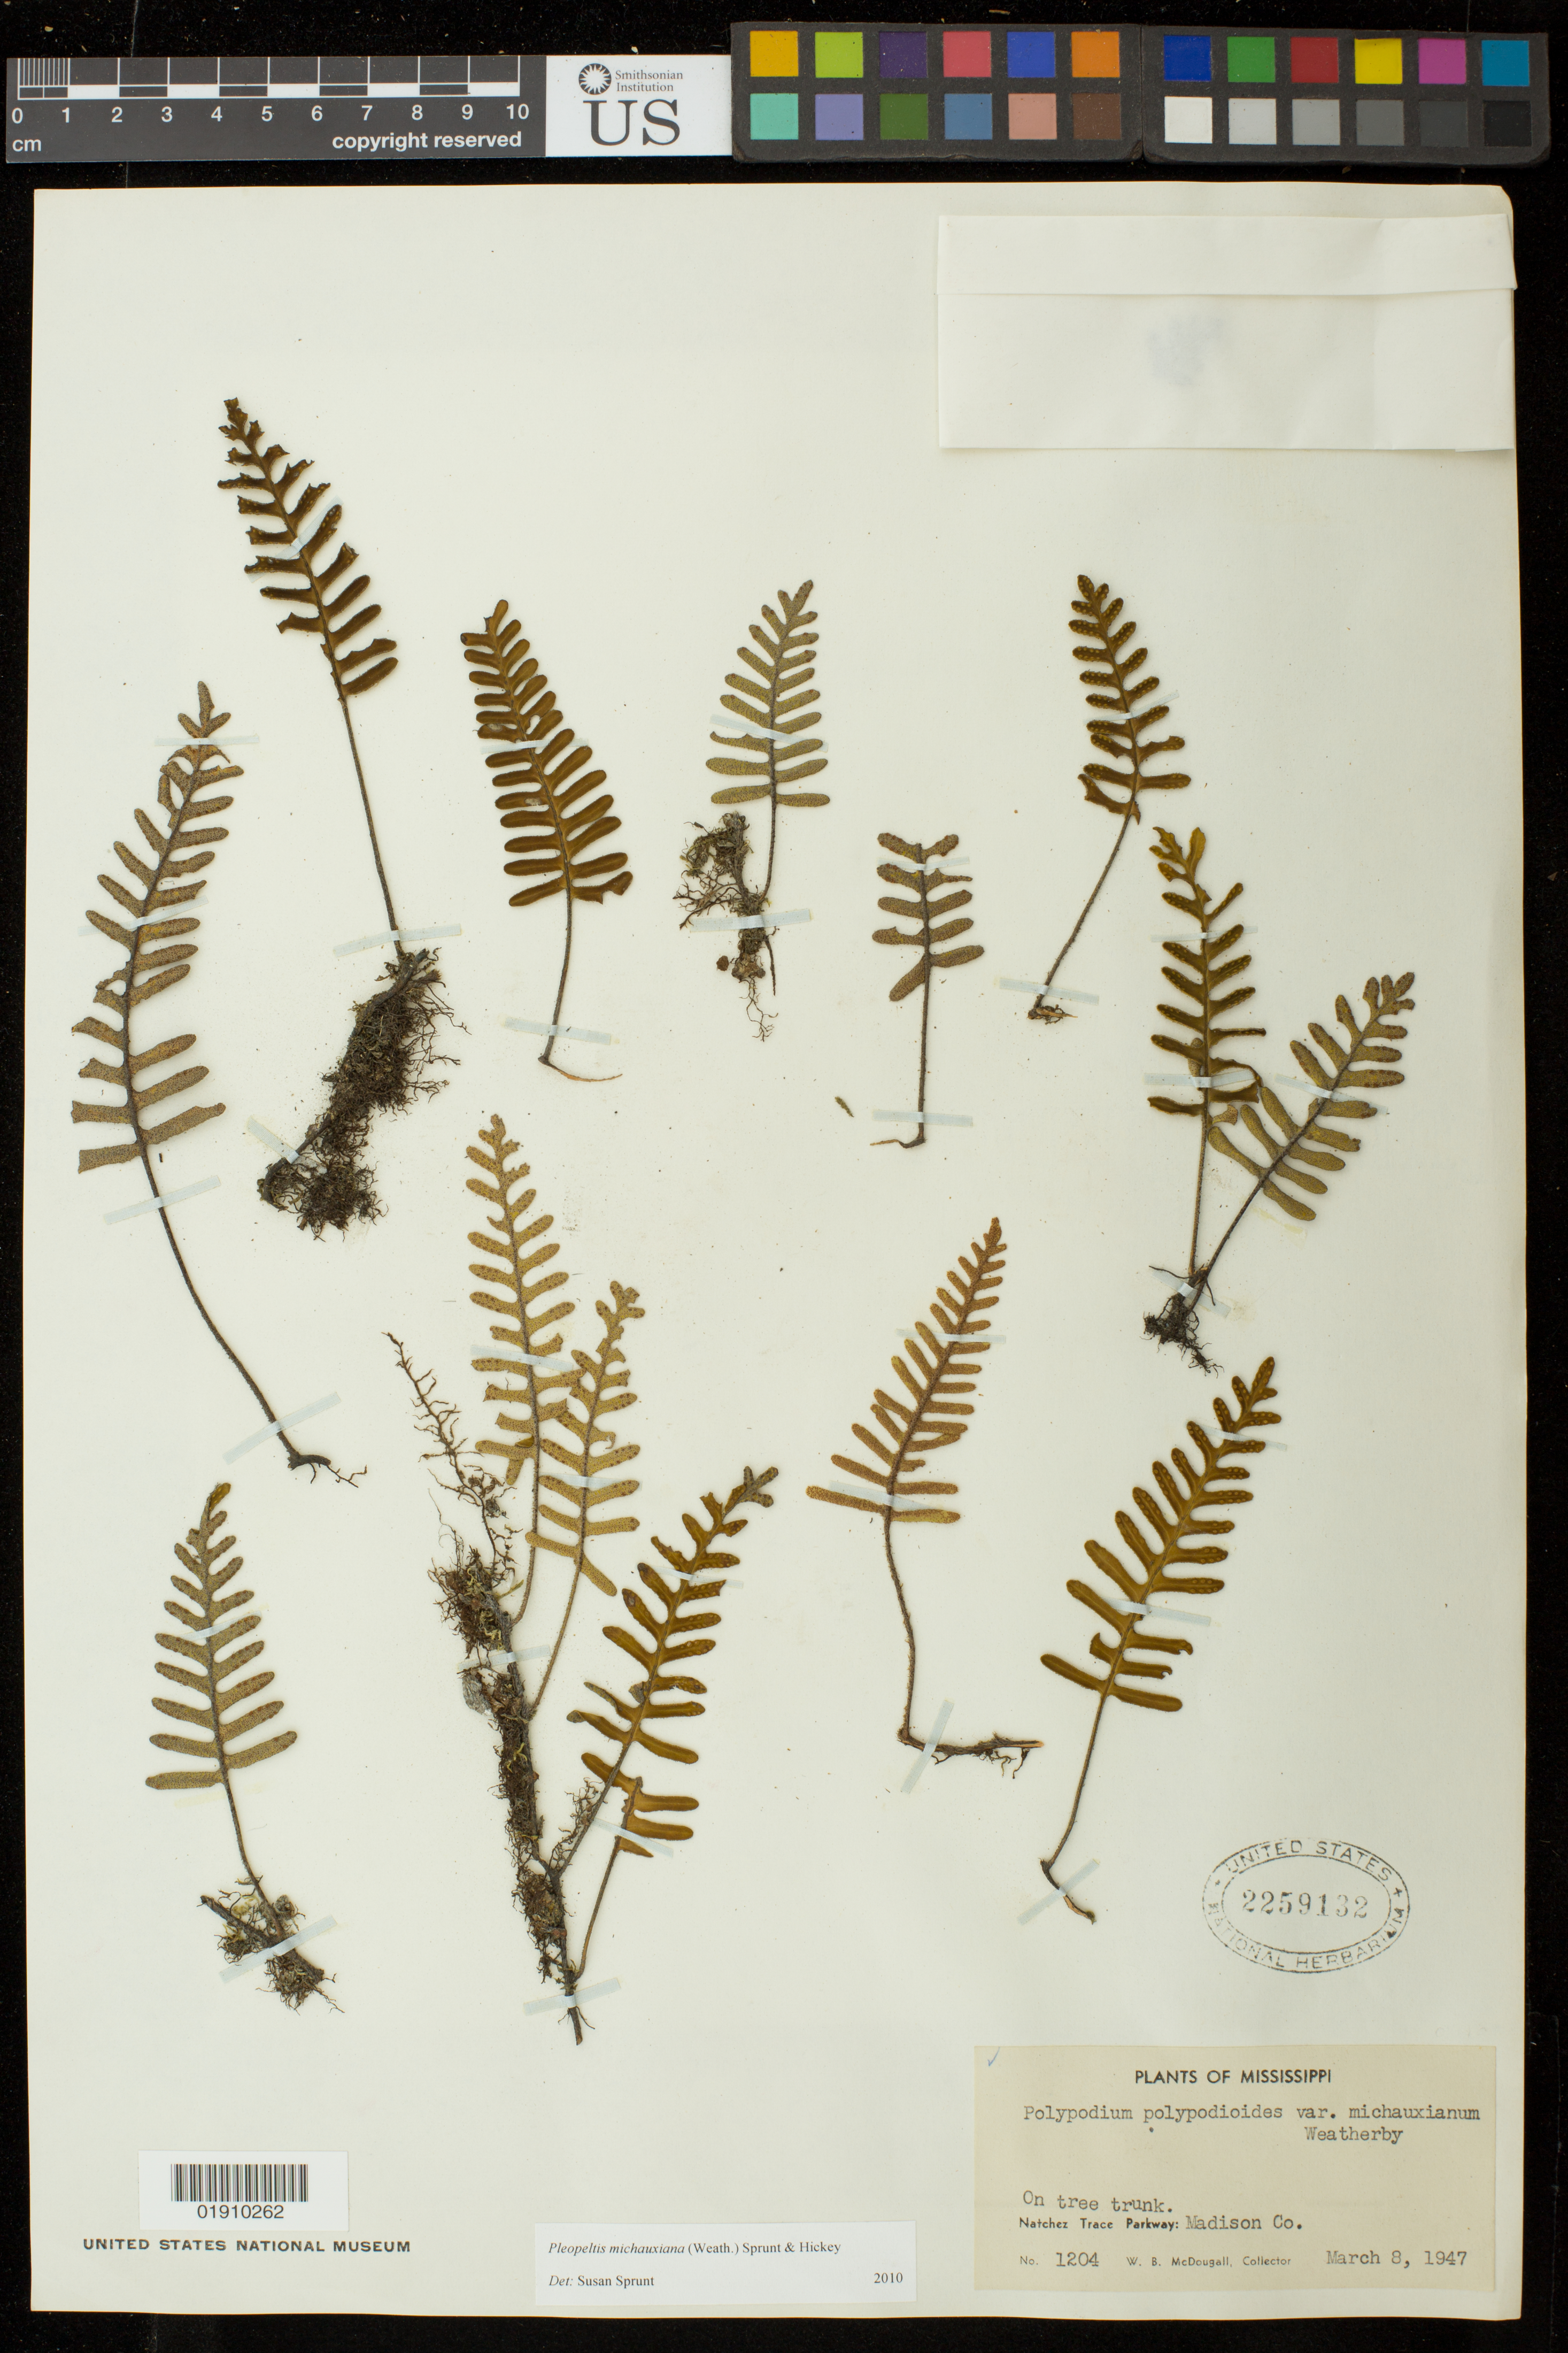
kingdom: Plantae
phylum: Tracheophyta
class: Polypodiopsida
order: Polypodiales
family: Polypodiaceae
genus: Pleopeltis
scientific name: Pleopeltis michauxiana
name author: (Weath.) Hickey & Sprunt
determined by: Sprunt, S. V.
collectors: W. B. McDougall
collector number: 1204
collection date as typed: March 8, 1947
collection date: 1947-03-08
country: United States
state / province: Mississippi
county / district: Madison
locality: Natchez Trace Parkway: Madison Co.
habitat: on tree trunk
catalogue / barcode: US 2259132